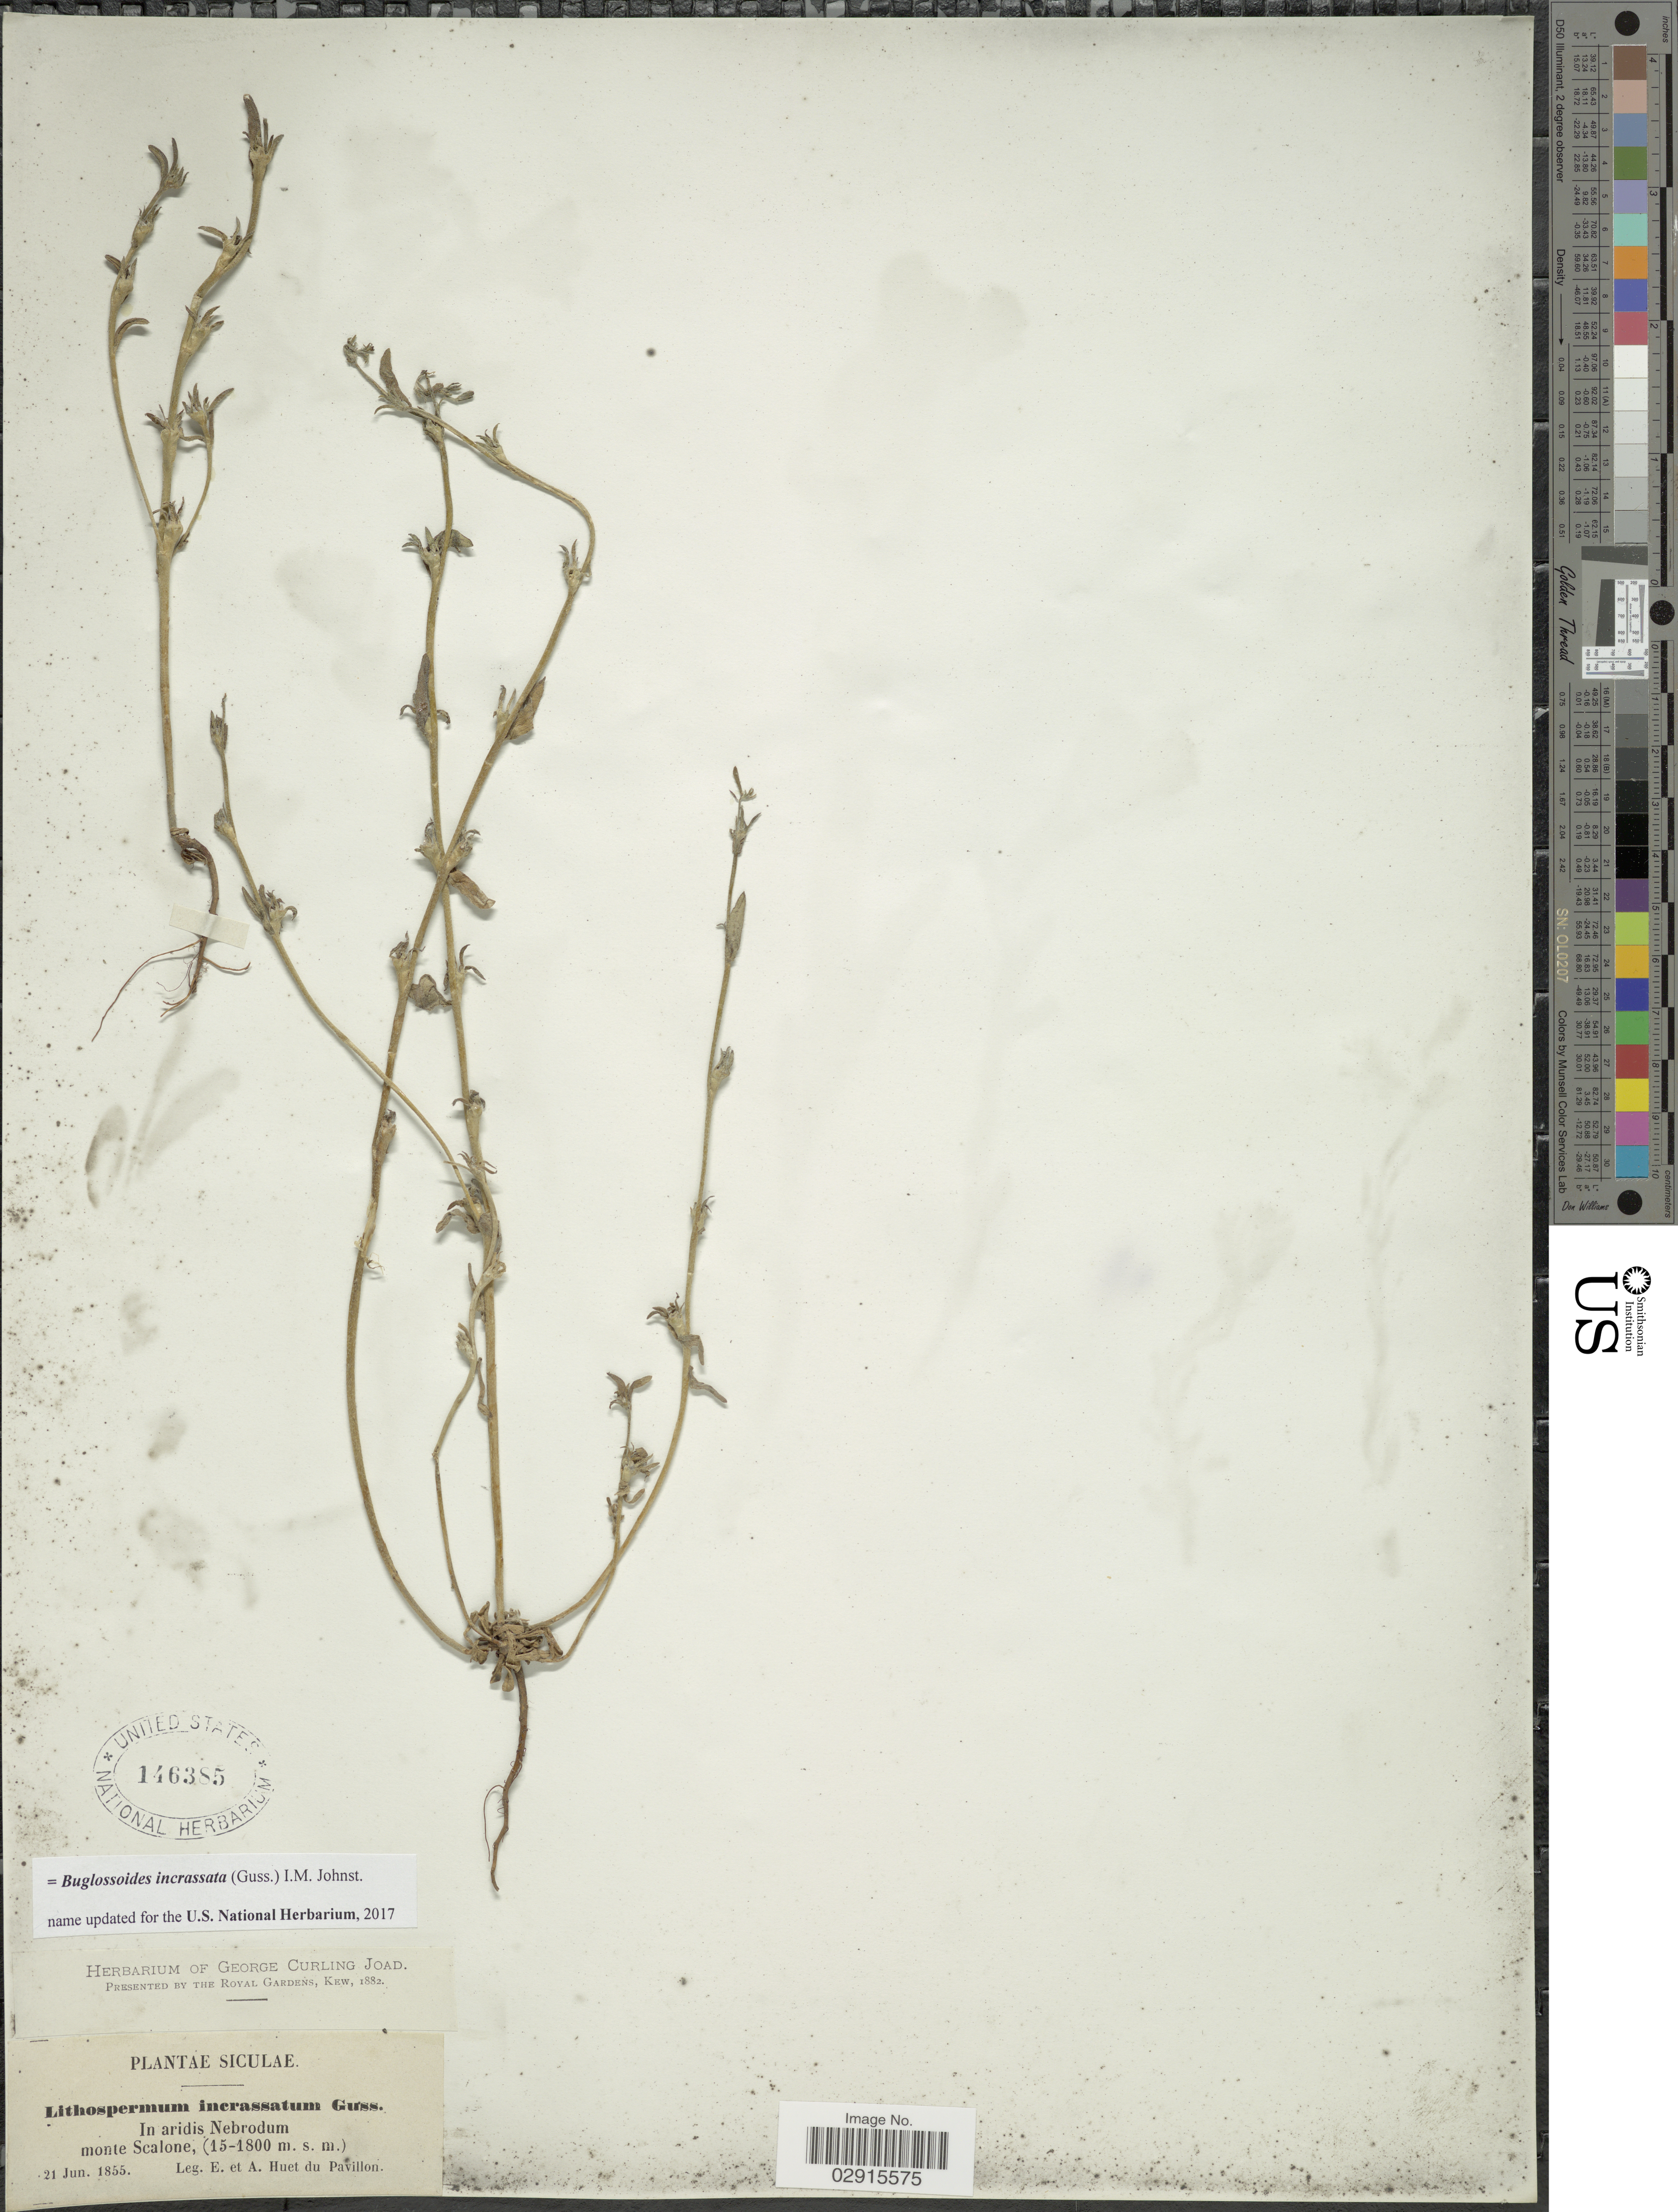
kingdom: Plantae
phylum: Tracheophyta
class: Magnoliopsida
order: Boraginales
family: Boraginaceae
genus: Buglossoides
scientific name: Buglossoides incrassata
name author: (Gussone) I.M. Johnst.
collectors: E. Huet du Pavillon & A. Huet du Pavillon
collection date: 1855-06-21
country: Italy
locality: Siculae, In aridis Nebrodum monte Scalone.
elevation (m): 1500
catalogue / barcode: US 146385